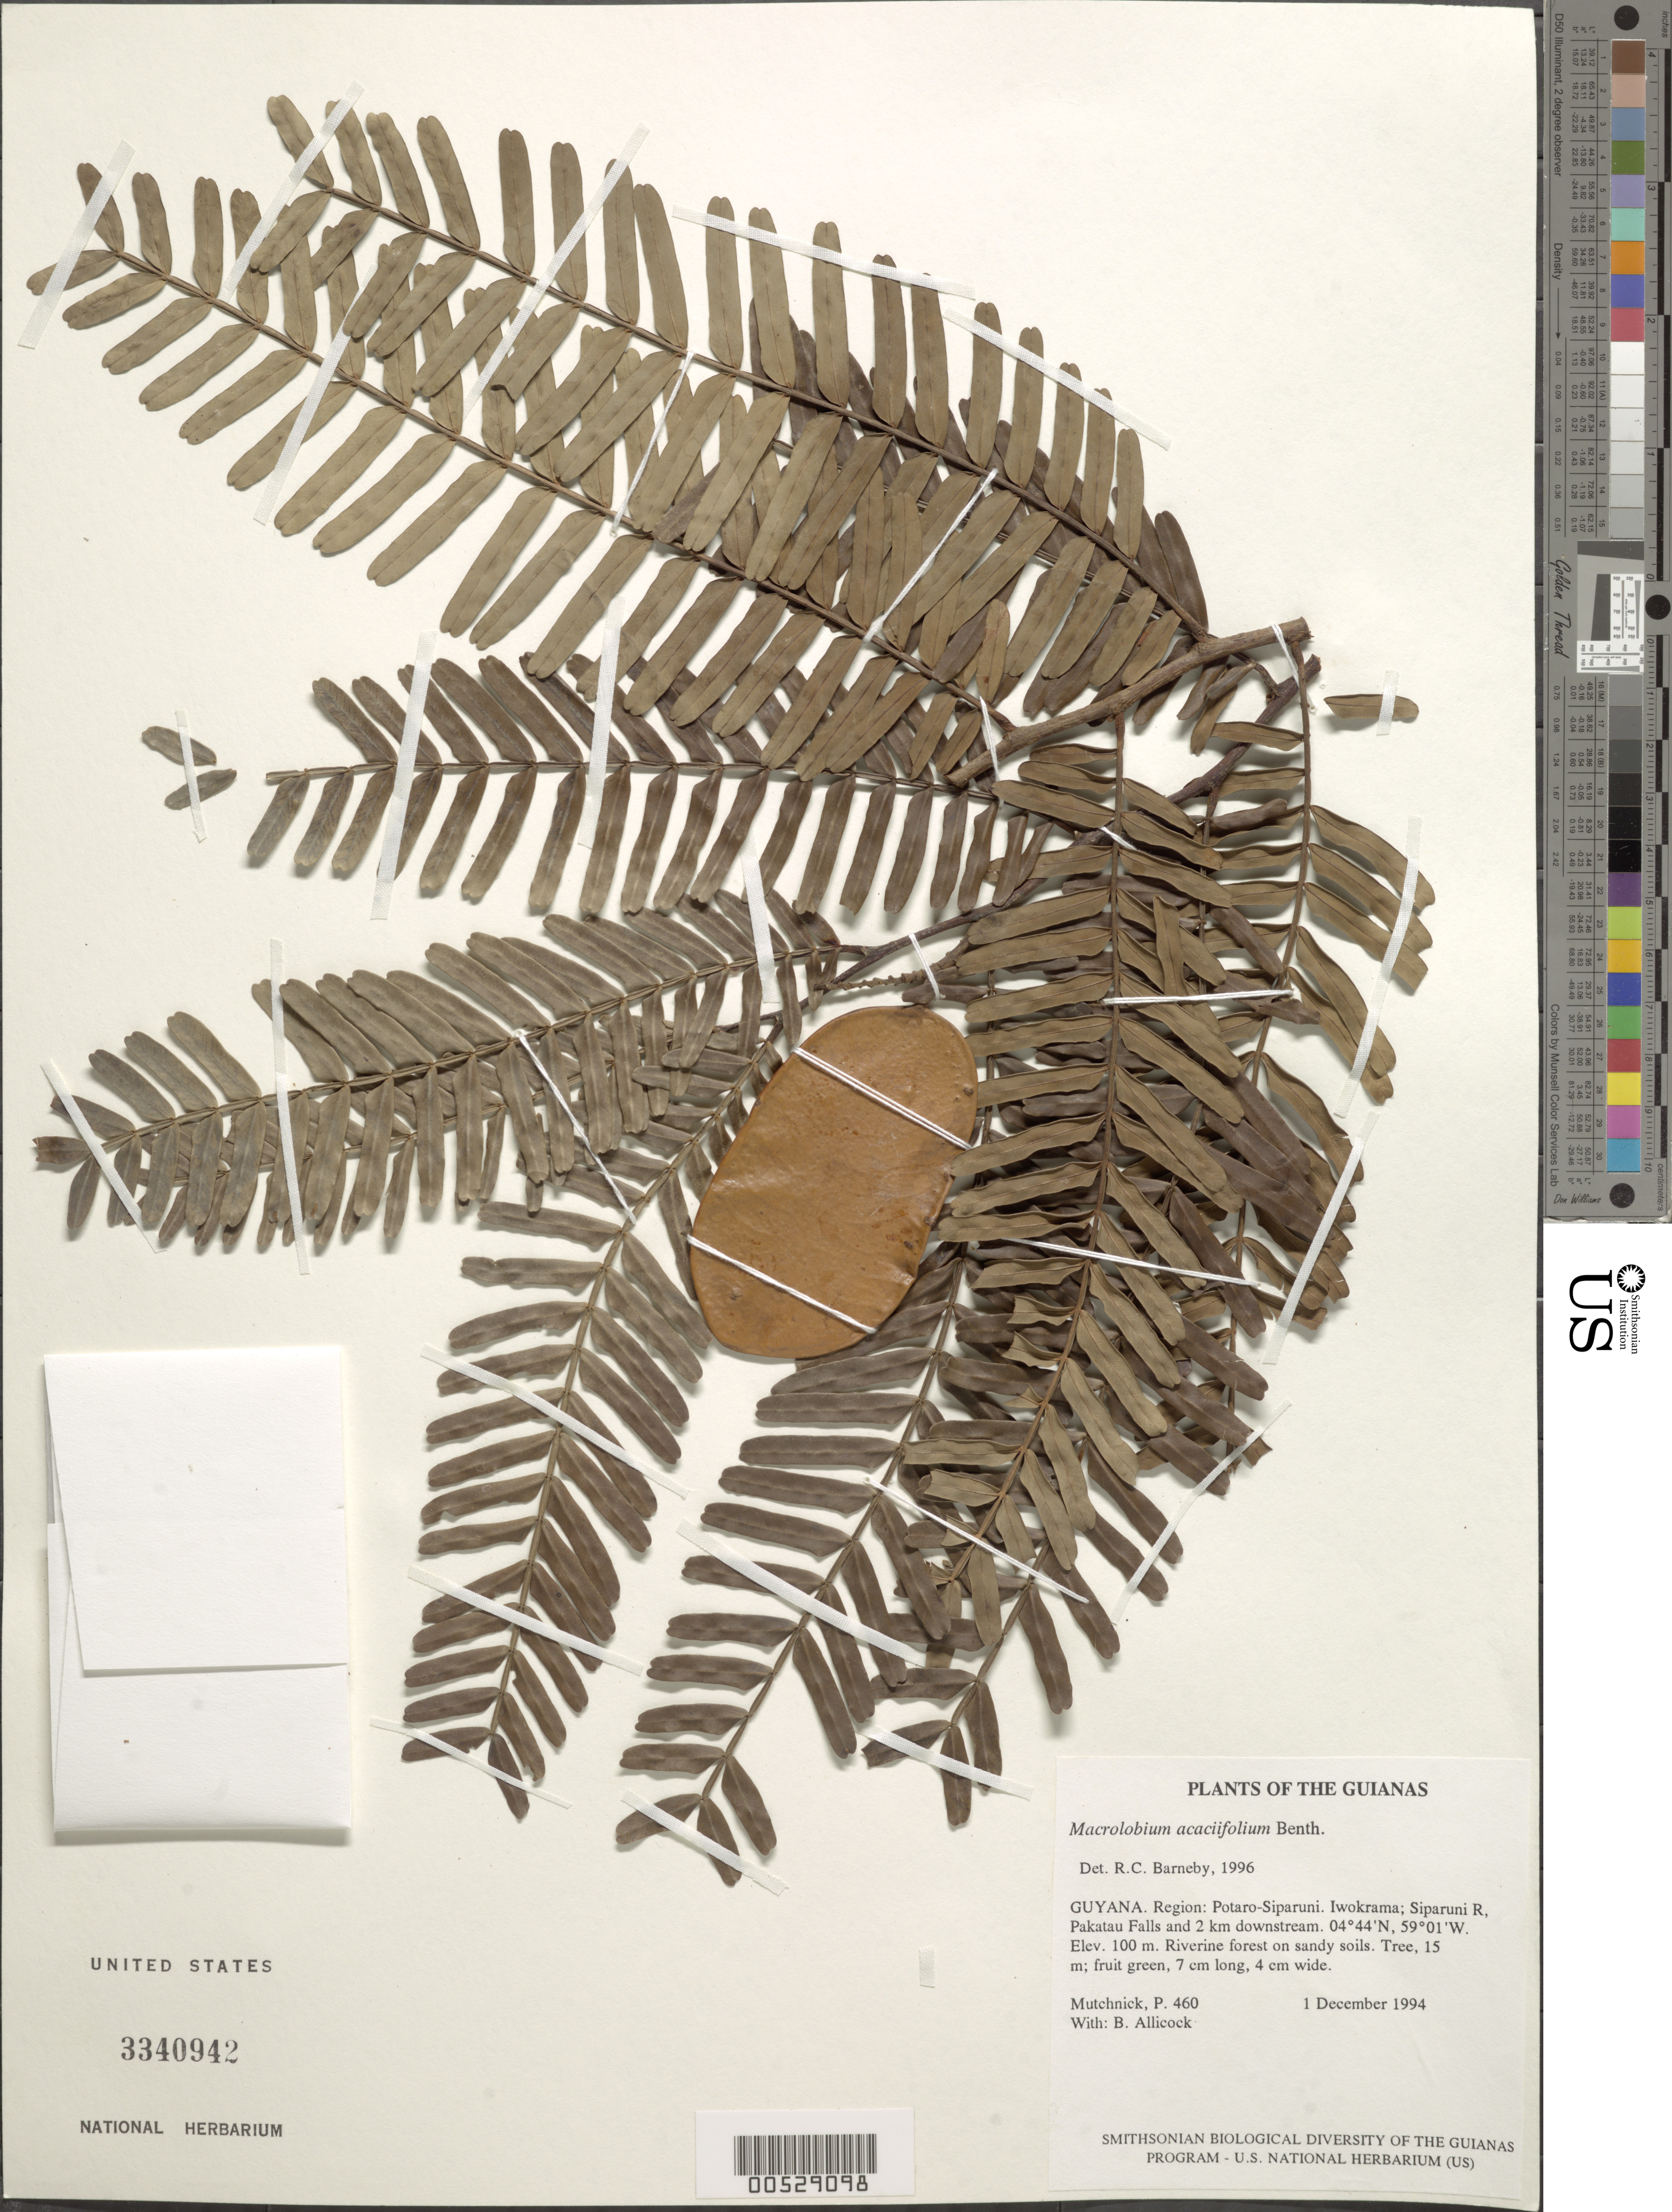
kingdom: Plantae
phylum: Tracheophyta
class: Magnoliopsida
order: Fabales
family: Fabaceae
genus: Macrolobium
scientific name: Macrolobium acaciifolium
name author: (Benth.) Benth.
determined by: Barneby, Rupert C., (NY)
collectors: P. Mutchnick & B. Allicock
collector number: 460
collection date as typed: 1 December 1994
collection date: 1994-12-01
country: Guyana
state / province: Potaro-Siparuni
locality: Iwokrama; Siparuni R, Pakatau Falls and 2 km downstream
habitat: Riverine forest on sandy soils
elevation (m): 100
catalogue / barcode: US 3340942